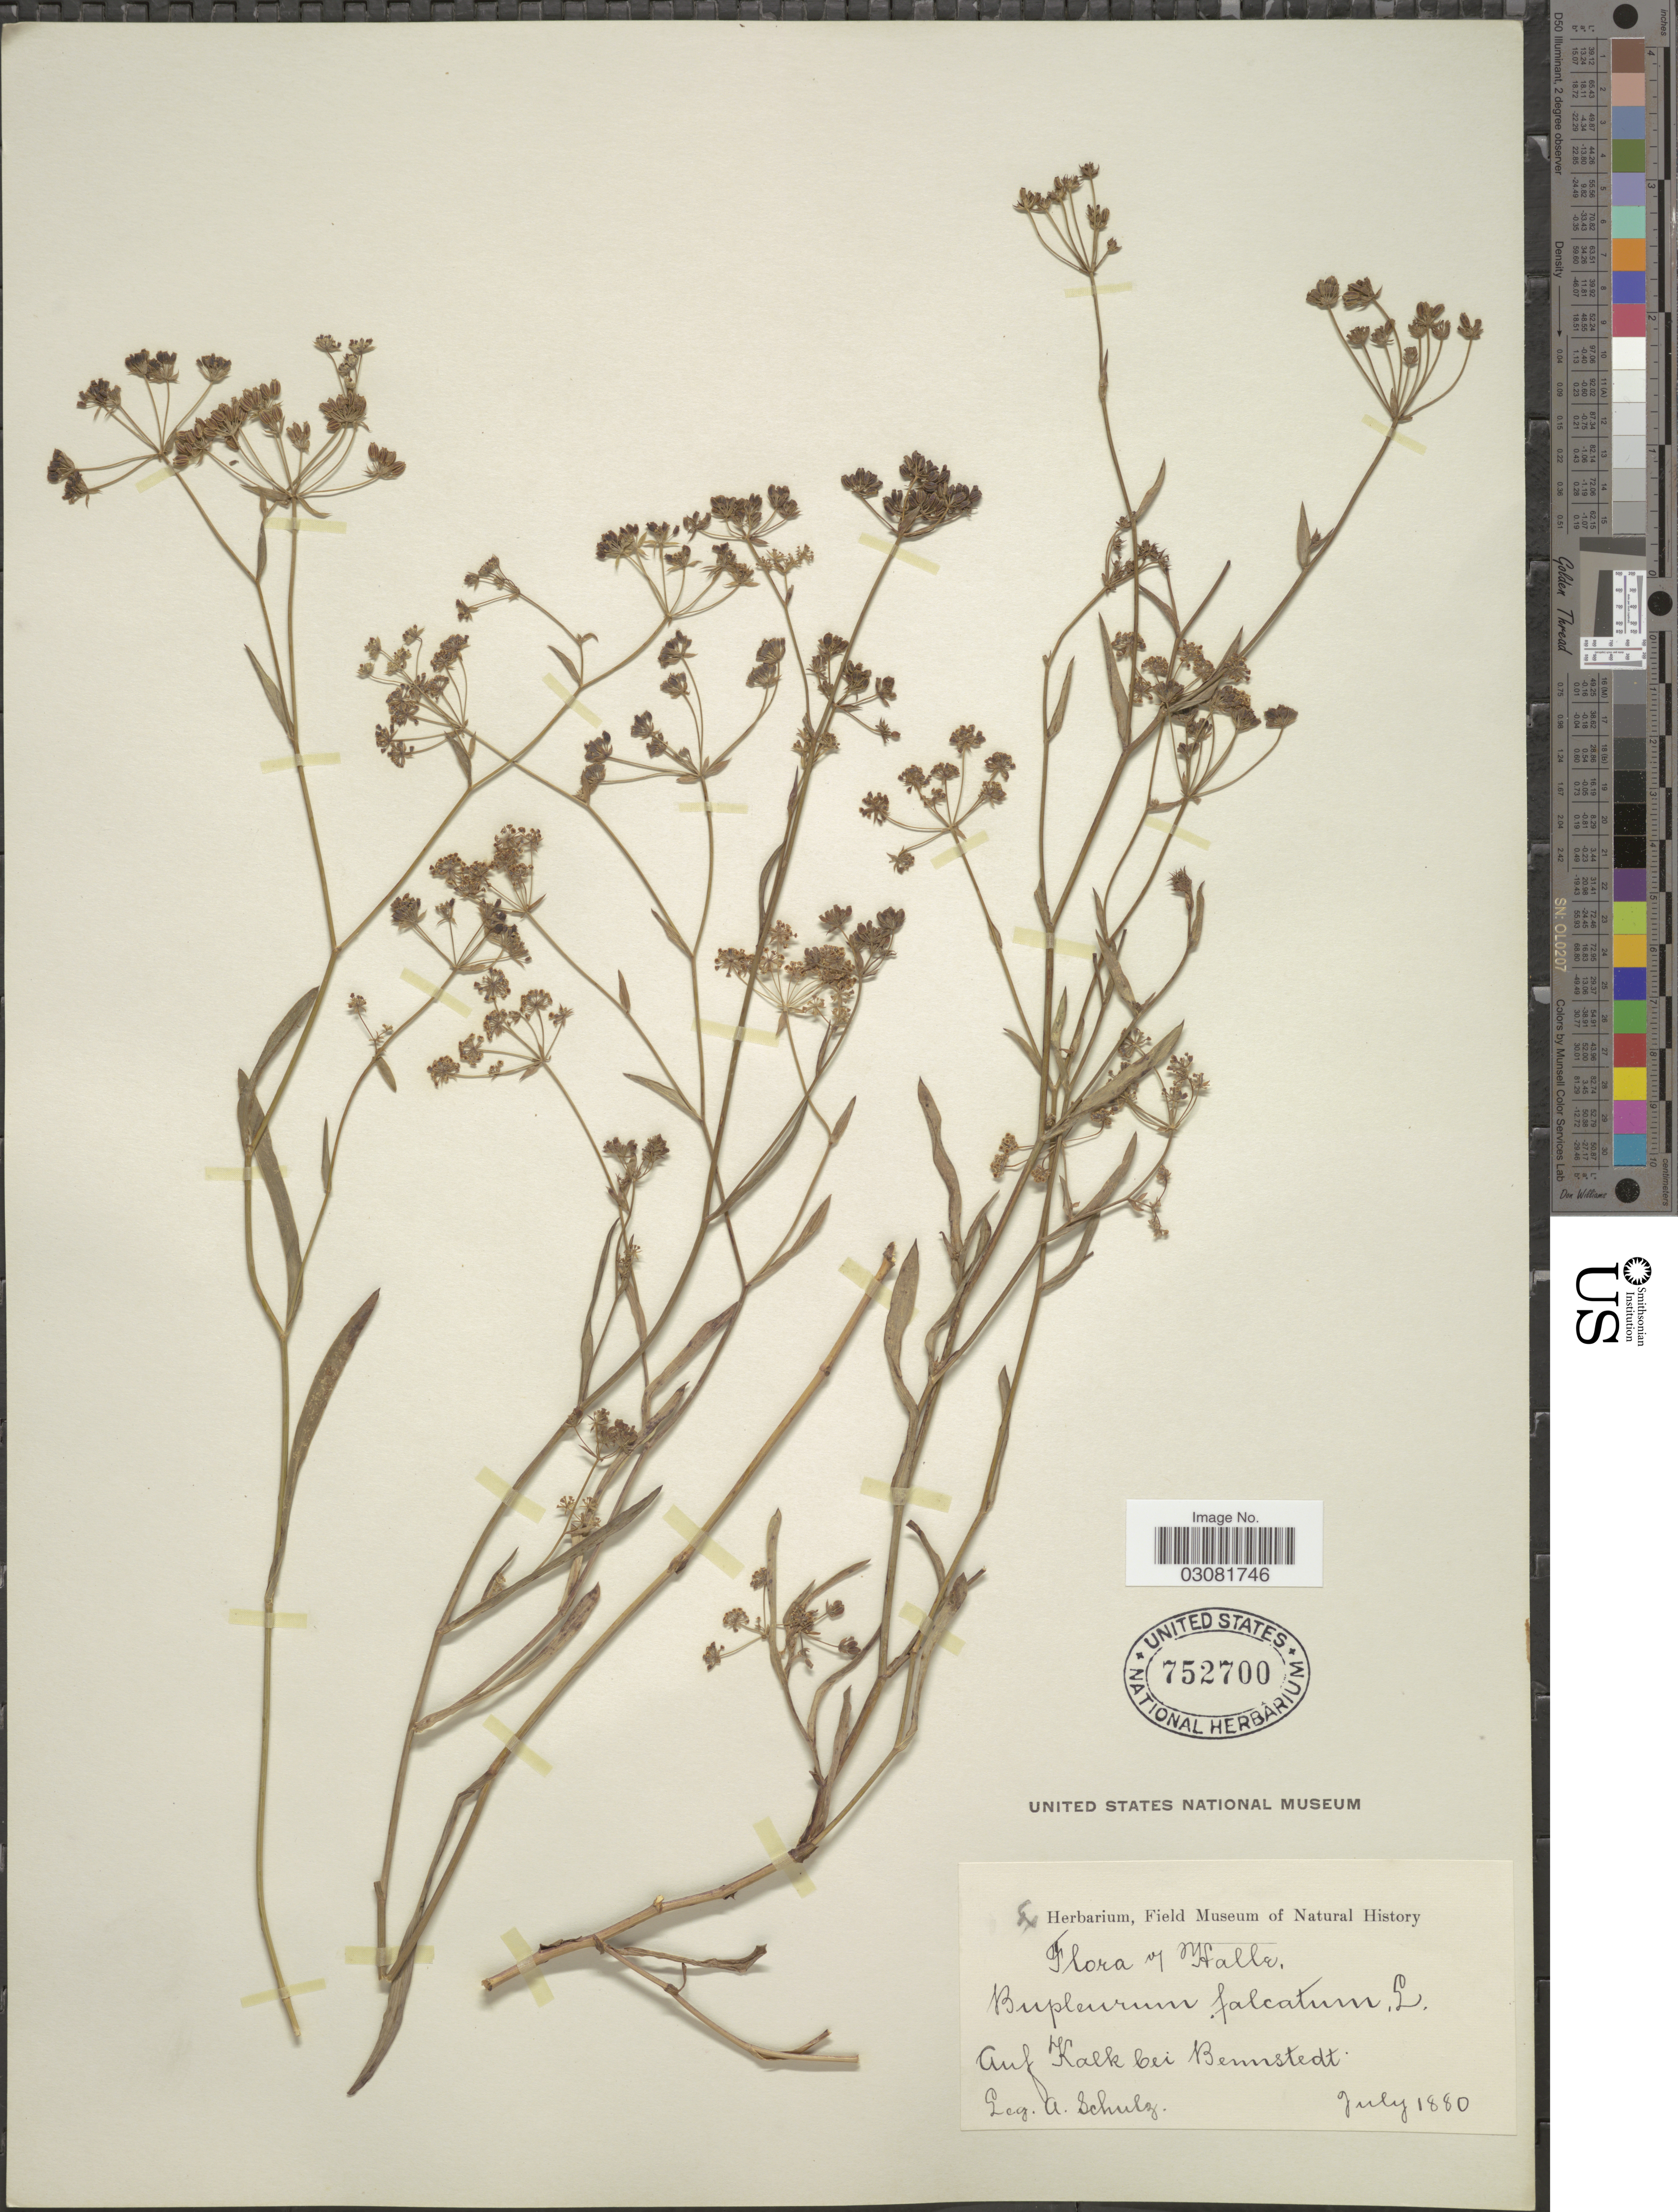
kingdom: Plantae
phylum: Tracheophyta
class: Magnoliopsida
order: Apiales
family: Apiaceae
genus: Bupleurum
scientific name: Bupleurum falcatum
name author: L.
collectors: A. Schulz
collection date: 1880-07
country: Germany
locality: Halle, Auf Kalk bei Bennstedt.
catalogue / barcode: US 752700